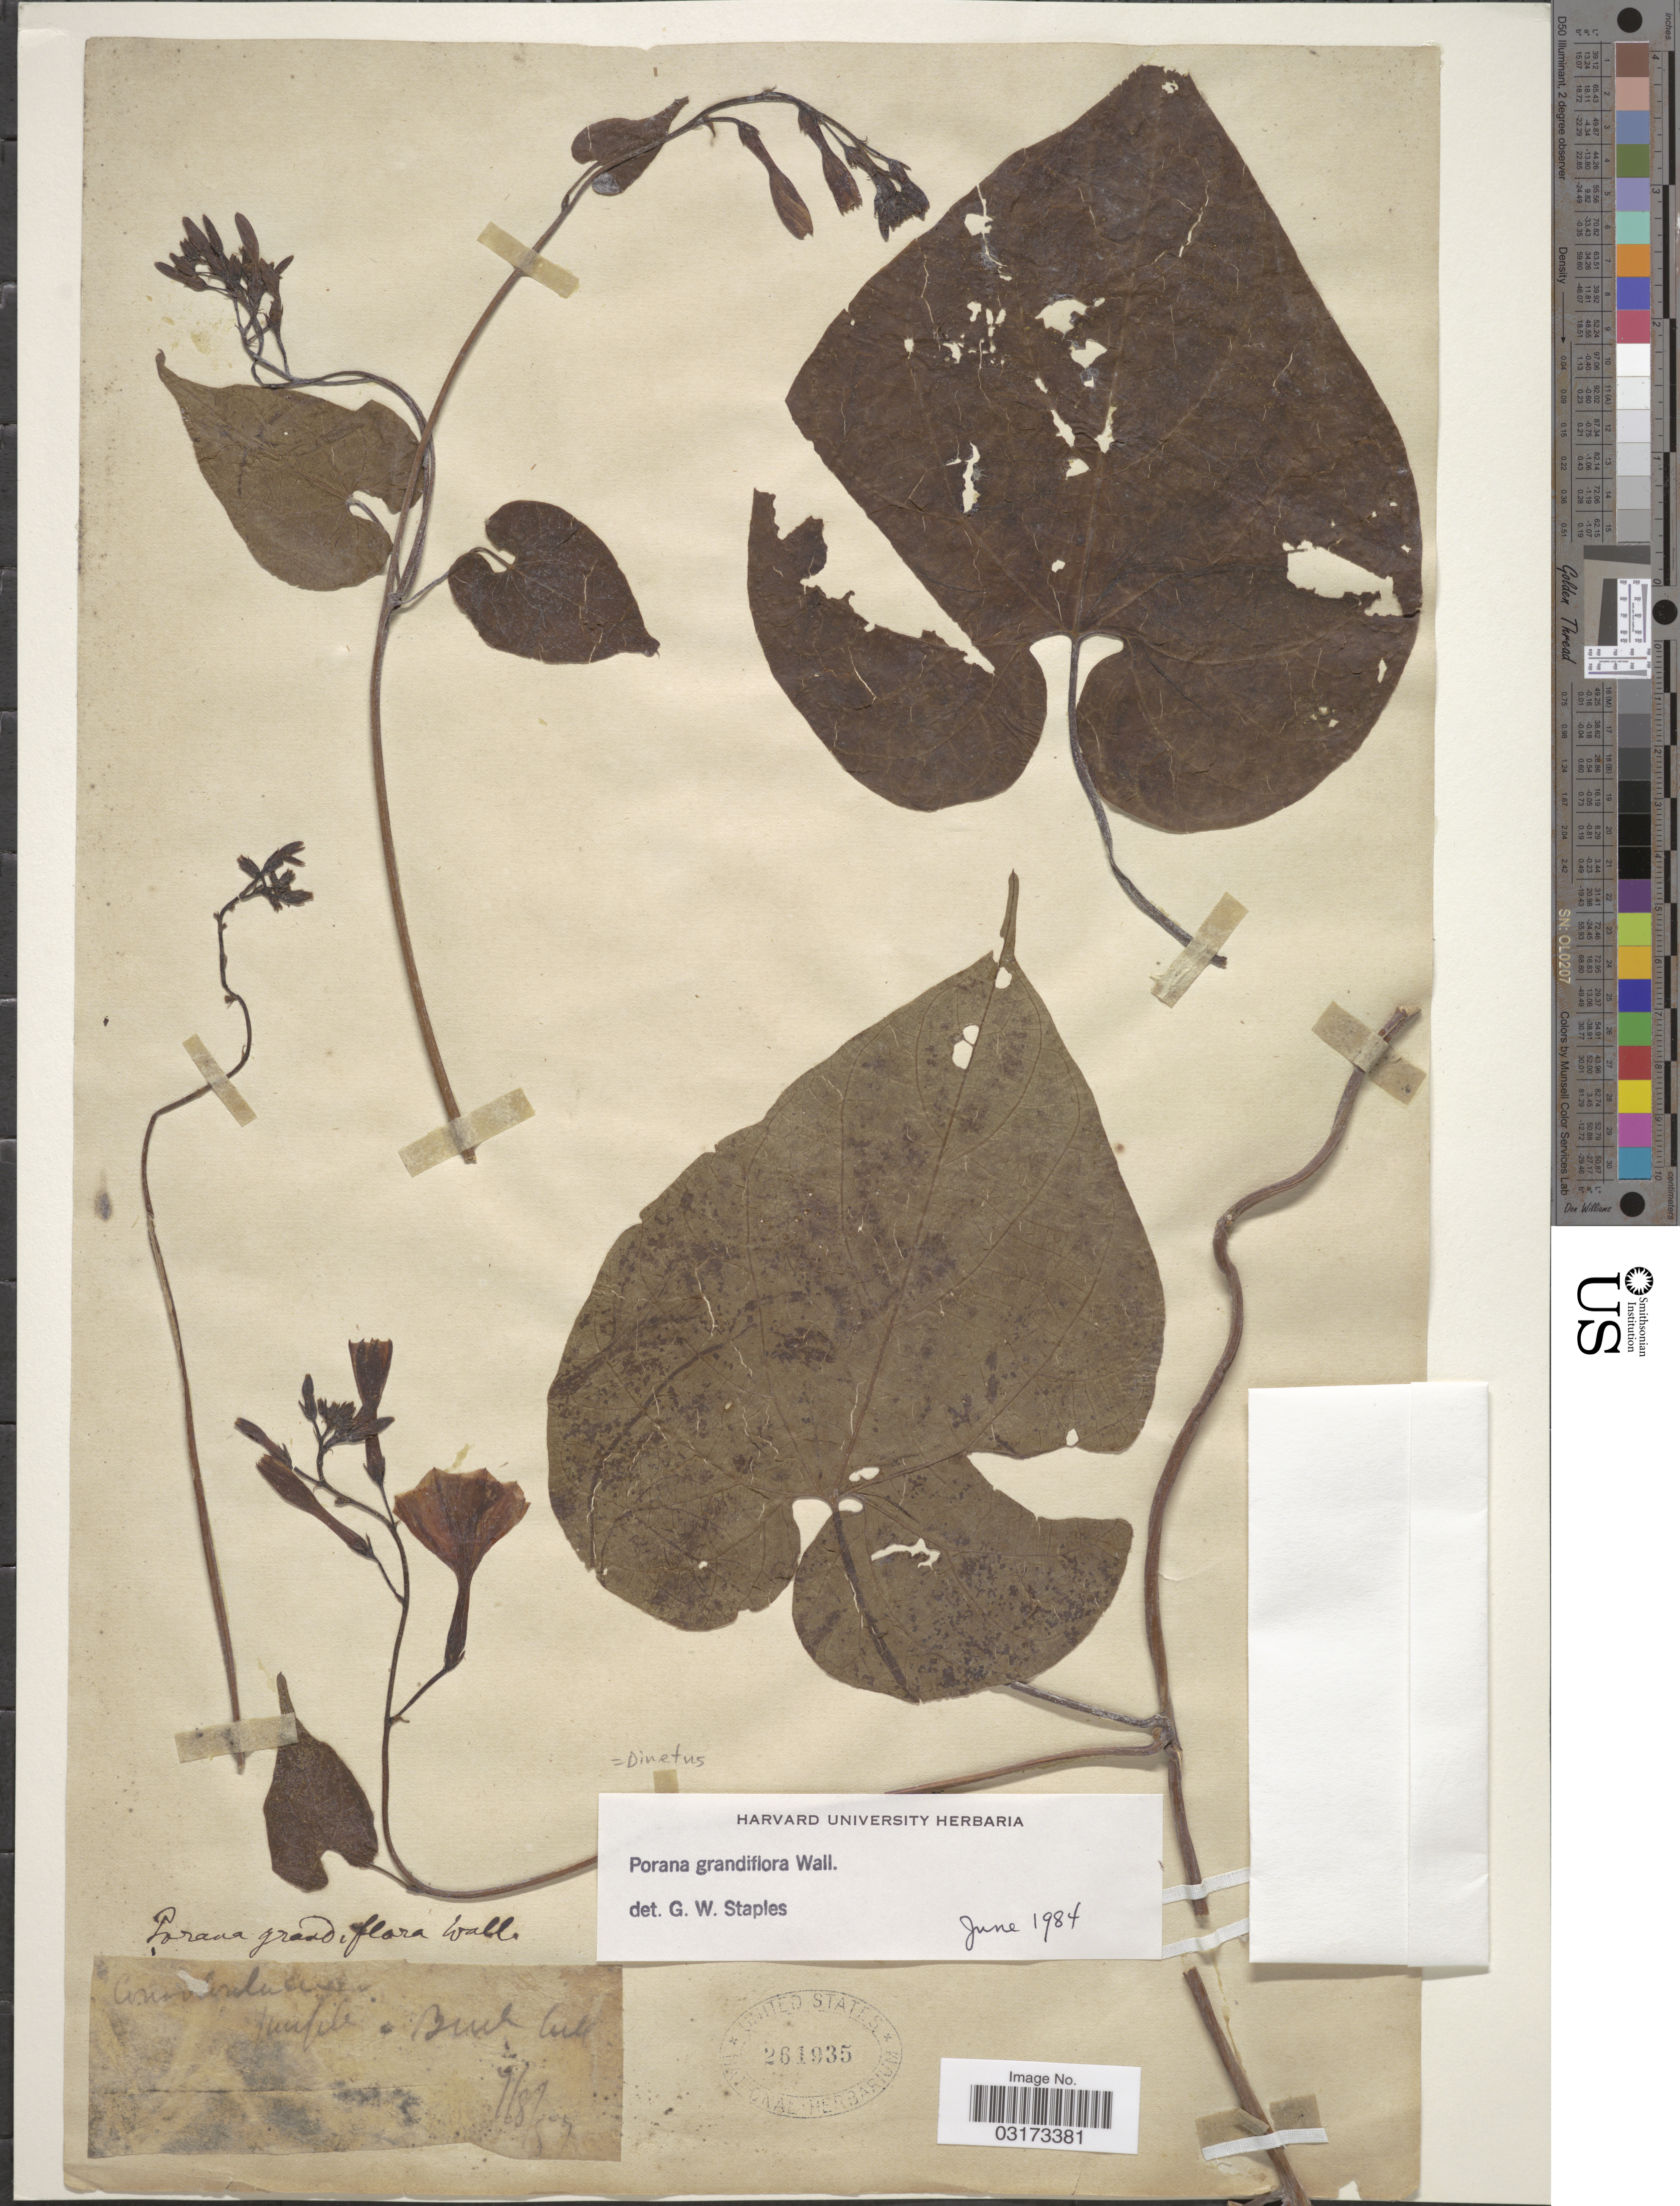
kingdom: Plantae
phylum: Tracheophyta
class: Magnoliopsida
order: Solanales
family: Convolvulaceae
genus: Dinetus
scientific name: Dinetus grandiflorus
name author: (Wall.) Staples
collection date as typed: Transcribed d/m/y: 7/8/97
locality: Buch. [interpreted]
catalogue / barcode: US 261935